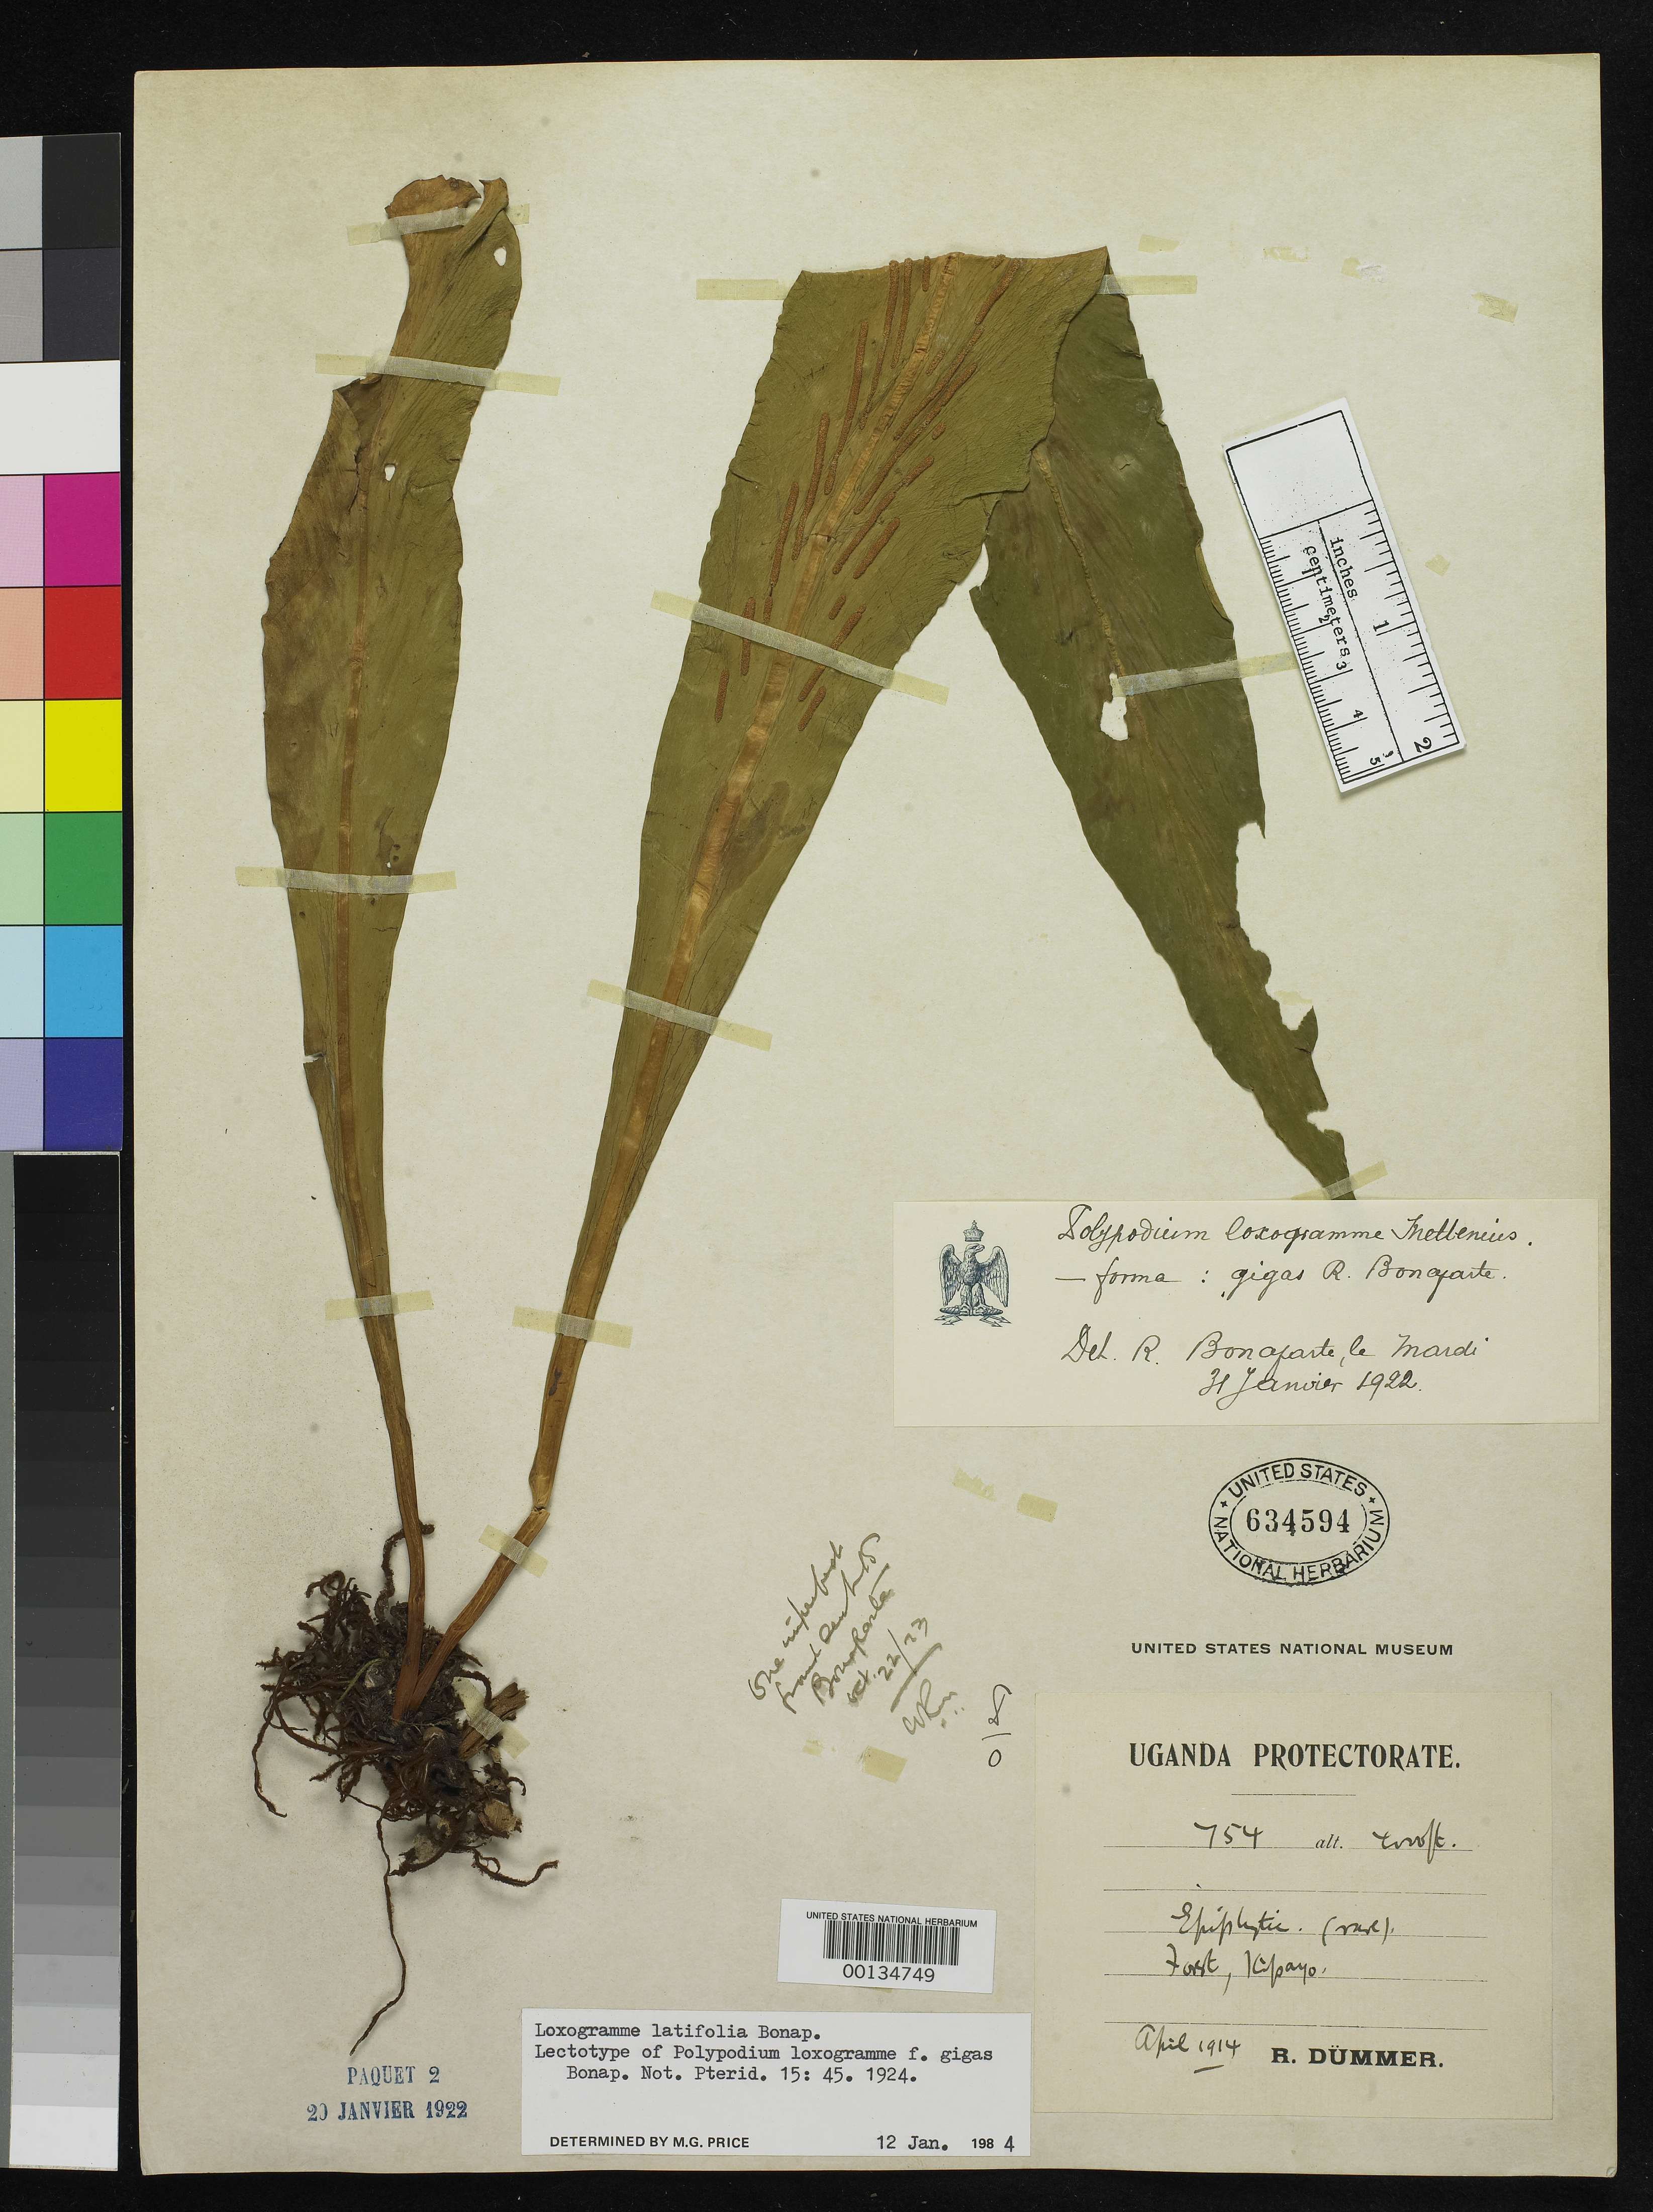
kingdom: Plantae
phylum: Tracheophyta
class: Polypodiopsida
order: Polypodiales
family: Polypodiaceae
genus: Polypodium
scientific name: Polypodium loxogramme f. gigas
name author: Bonap.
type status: Lectotype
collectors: R. Duemmer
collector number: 754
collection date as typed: Apr 1914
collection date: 1914-04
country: Uganda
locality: Kipaya.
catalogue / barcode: US 634594